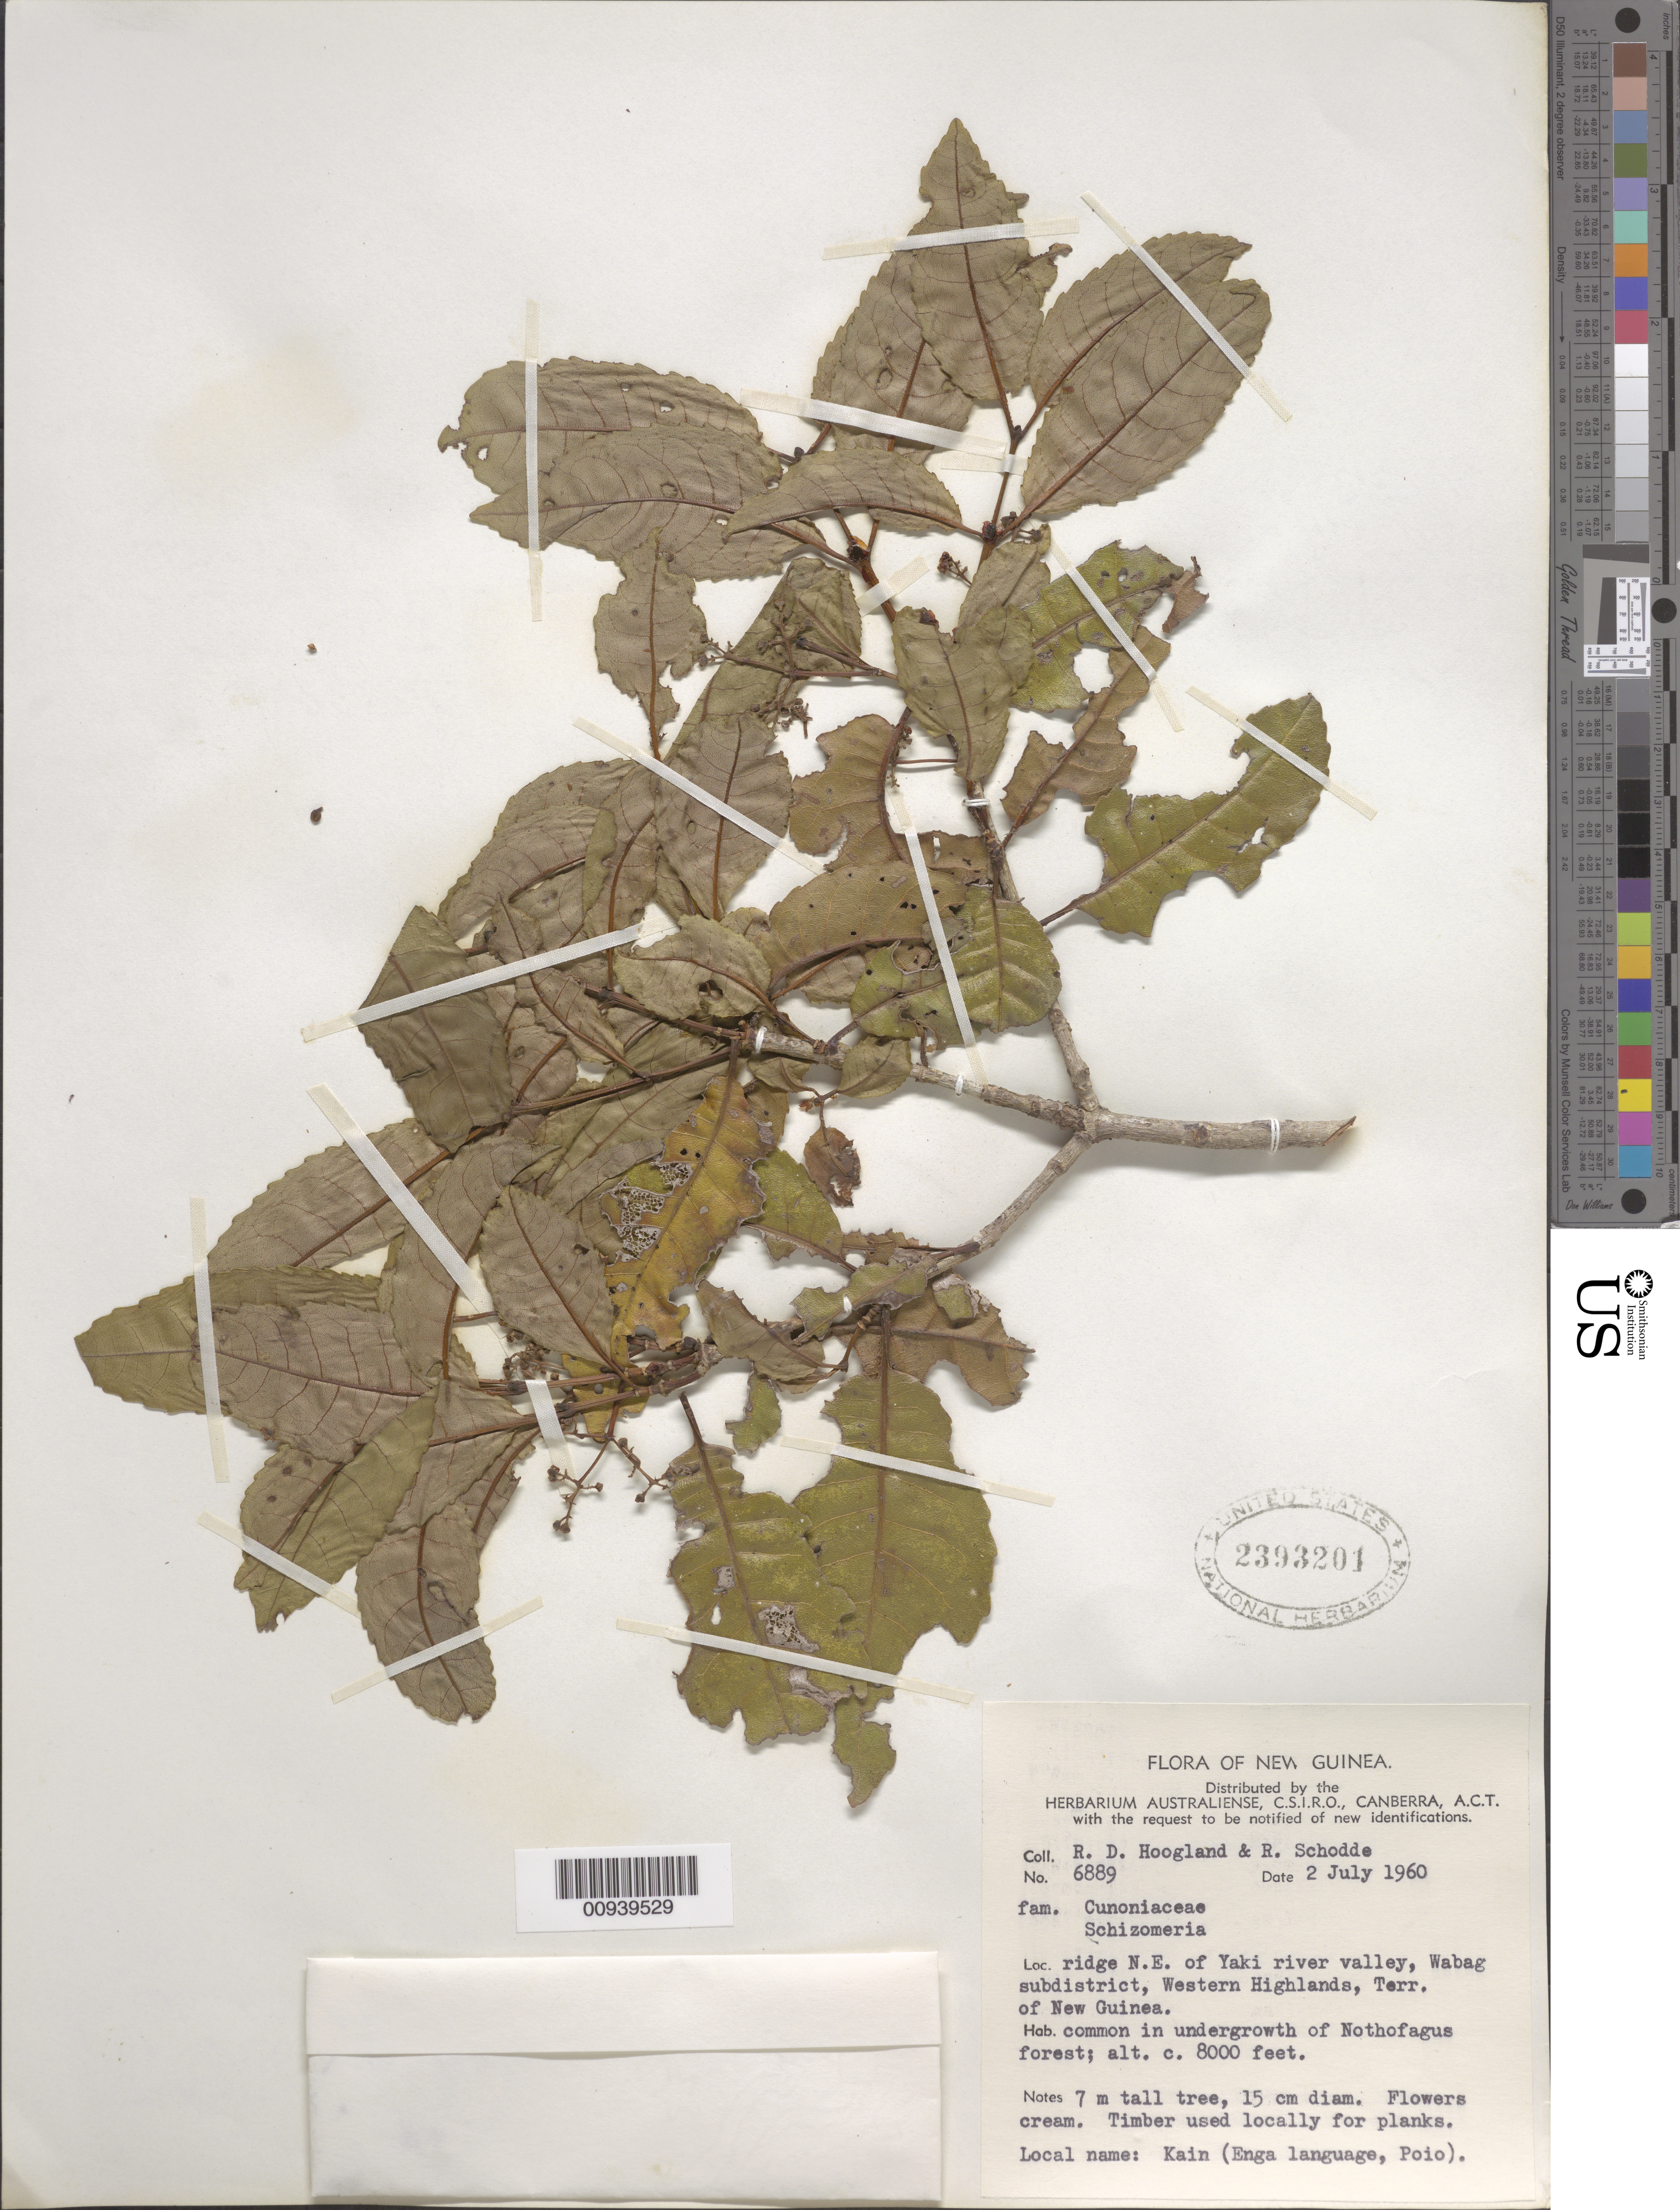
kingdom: Plantae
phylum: Tracheophyta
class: Magnoliopsida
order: Oxalidales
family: Cunoniaceae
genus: Schizomeria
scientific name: Schizomeria sp.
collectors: R. D. Hoogland & R. Schodde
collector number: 6889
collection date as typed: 02 Jul 1960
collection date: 1960-07-02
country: Papua New Guinea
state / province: Enga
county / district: Wabag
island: New Guinea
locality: Wabag subdistrict, ridge NE of Yaki river valley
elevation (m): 2438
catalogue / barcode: US 2393201